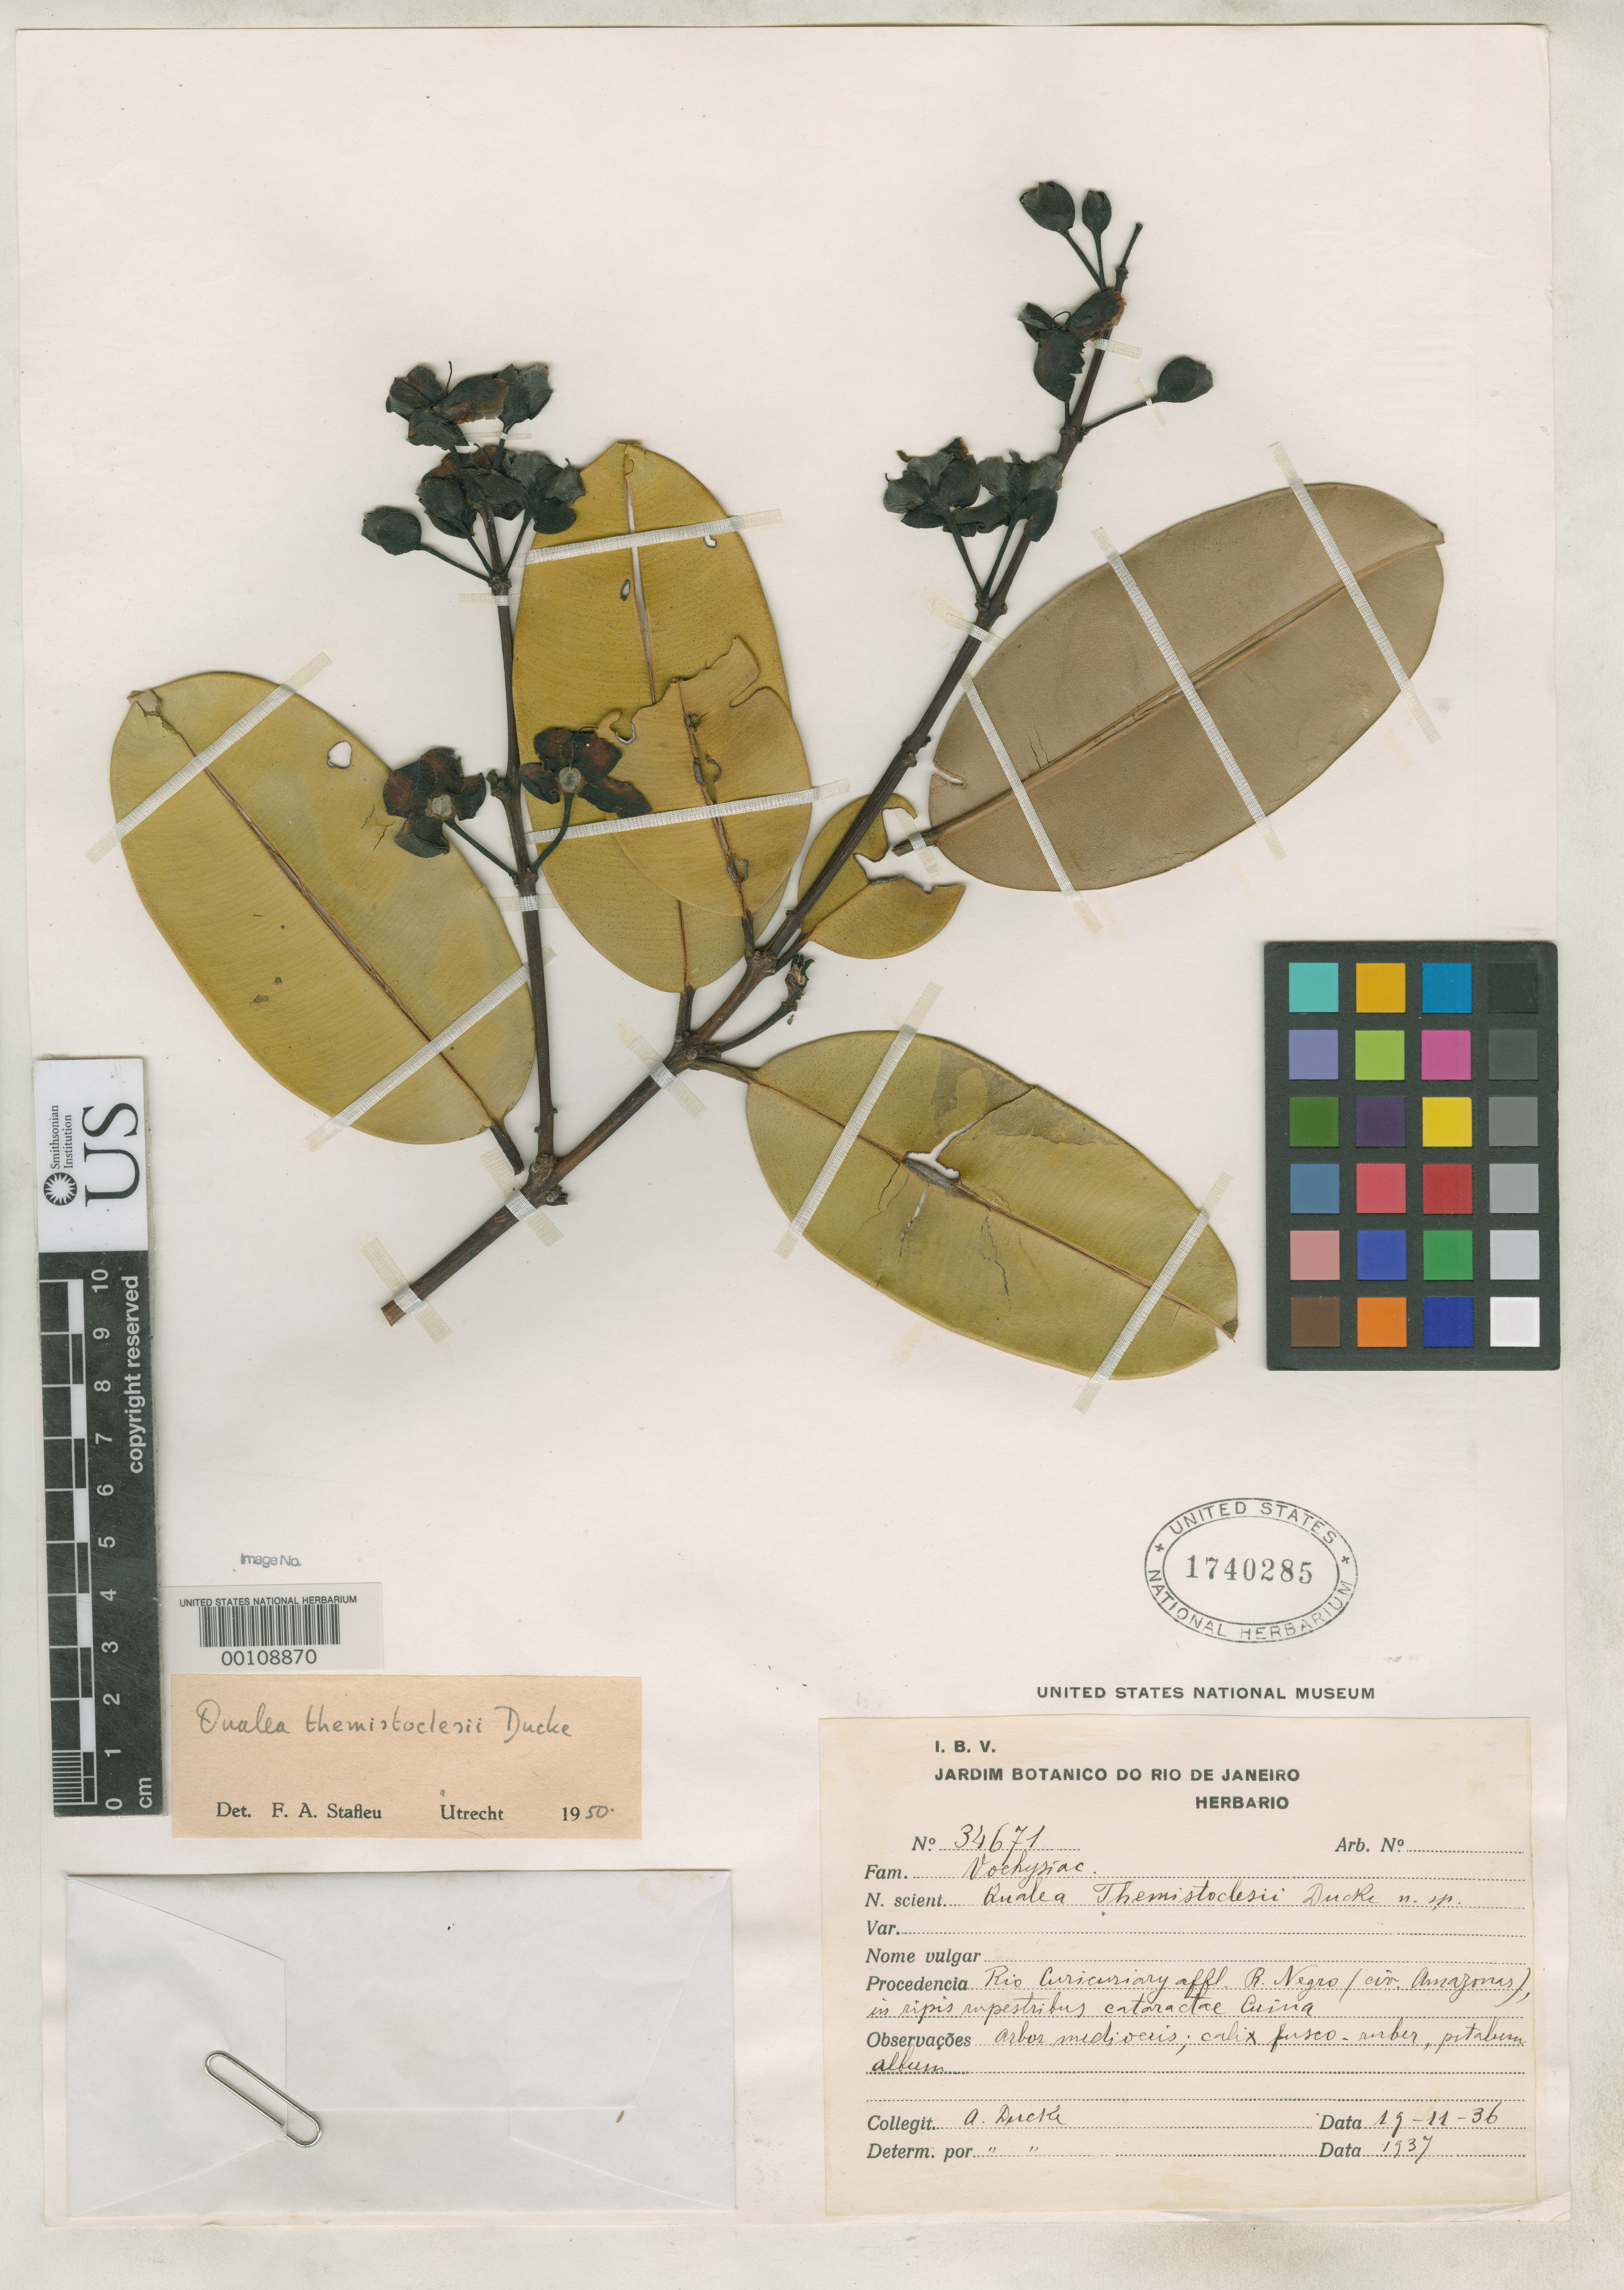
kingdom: Plantae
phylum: Tracheophyta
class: Magnoliopsida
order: Myrtales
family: Vochysiaceae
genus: Qualea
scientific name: Qualea themistoclesii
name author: Ducke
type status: Isotype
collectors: A. Ducke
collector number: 34671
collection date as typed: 19 Nov 1936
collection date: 1936-11-19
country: Brazil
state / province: Amazonas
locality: Rio Curicuriary, Rio Negro.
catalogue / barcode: US 1740285